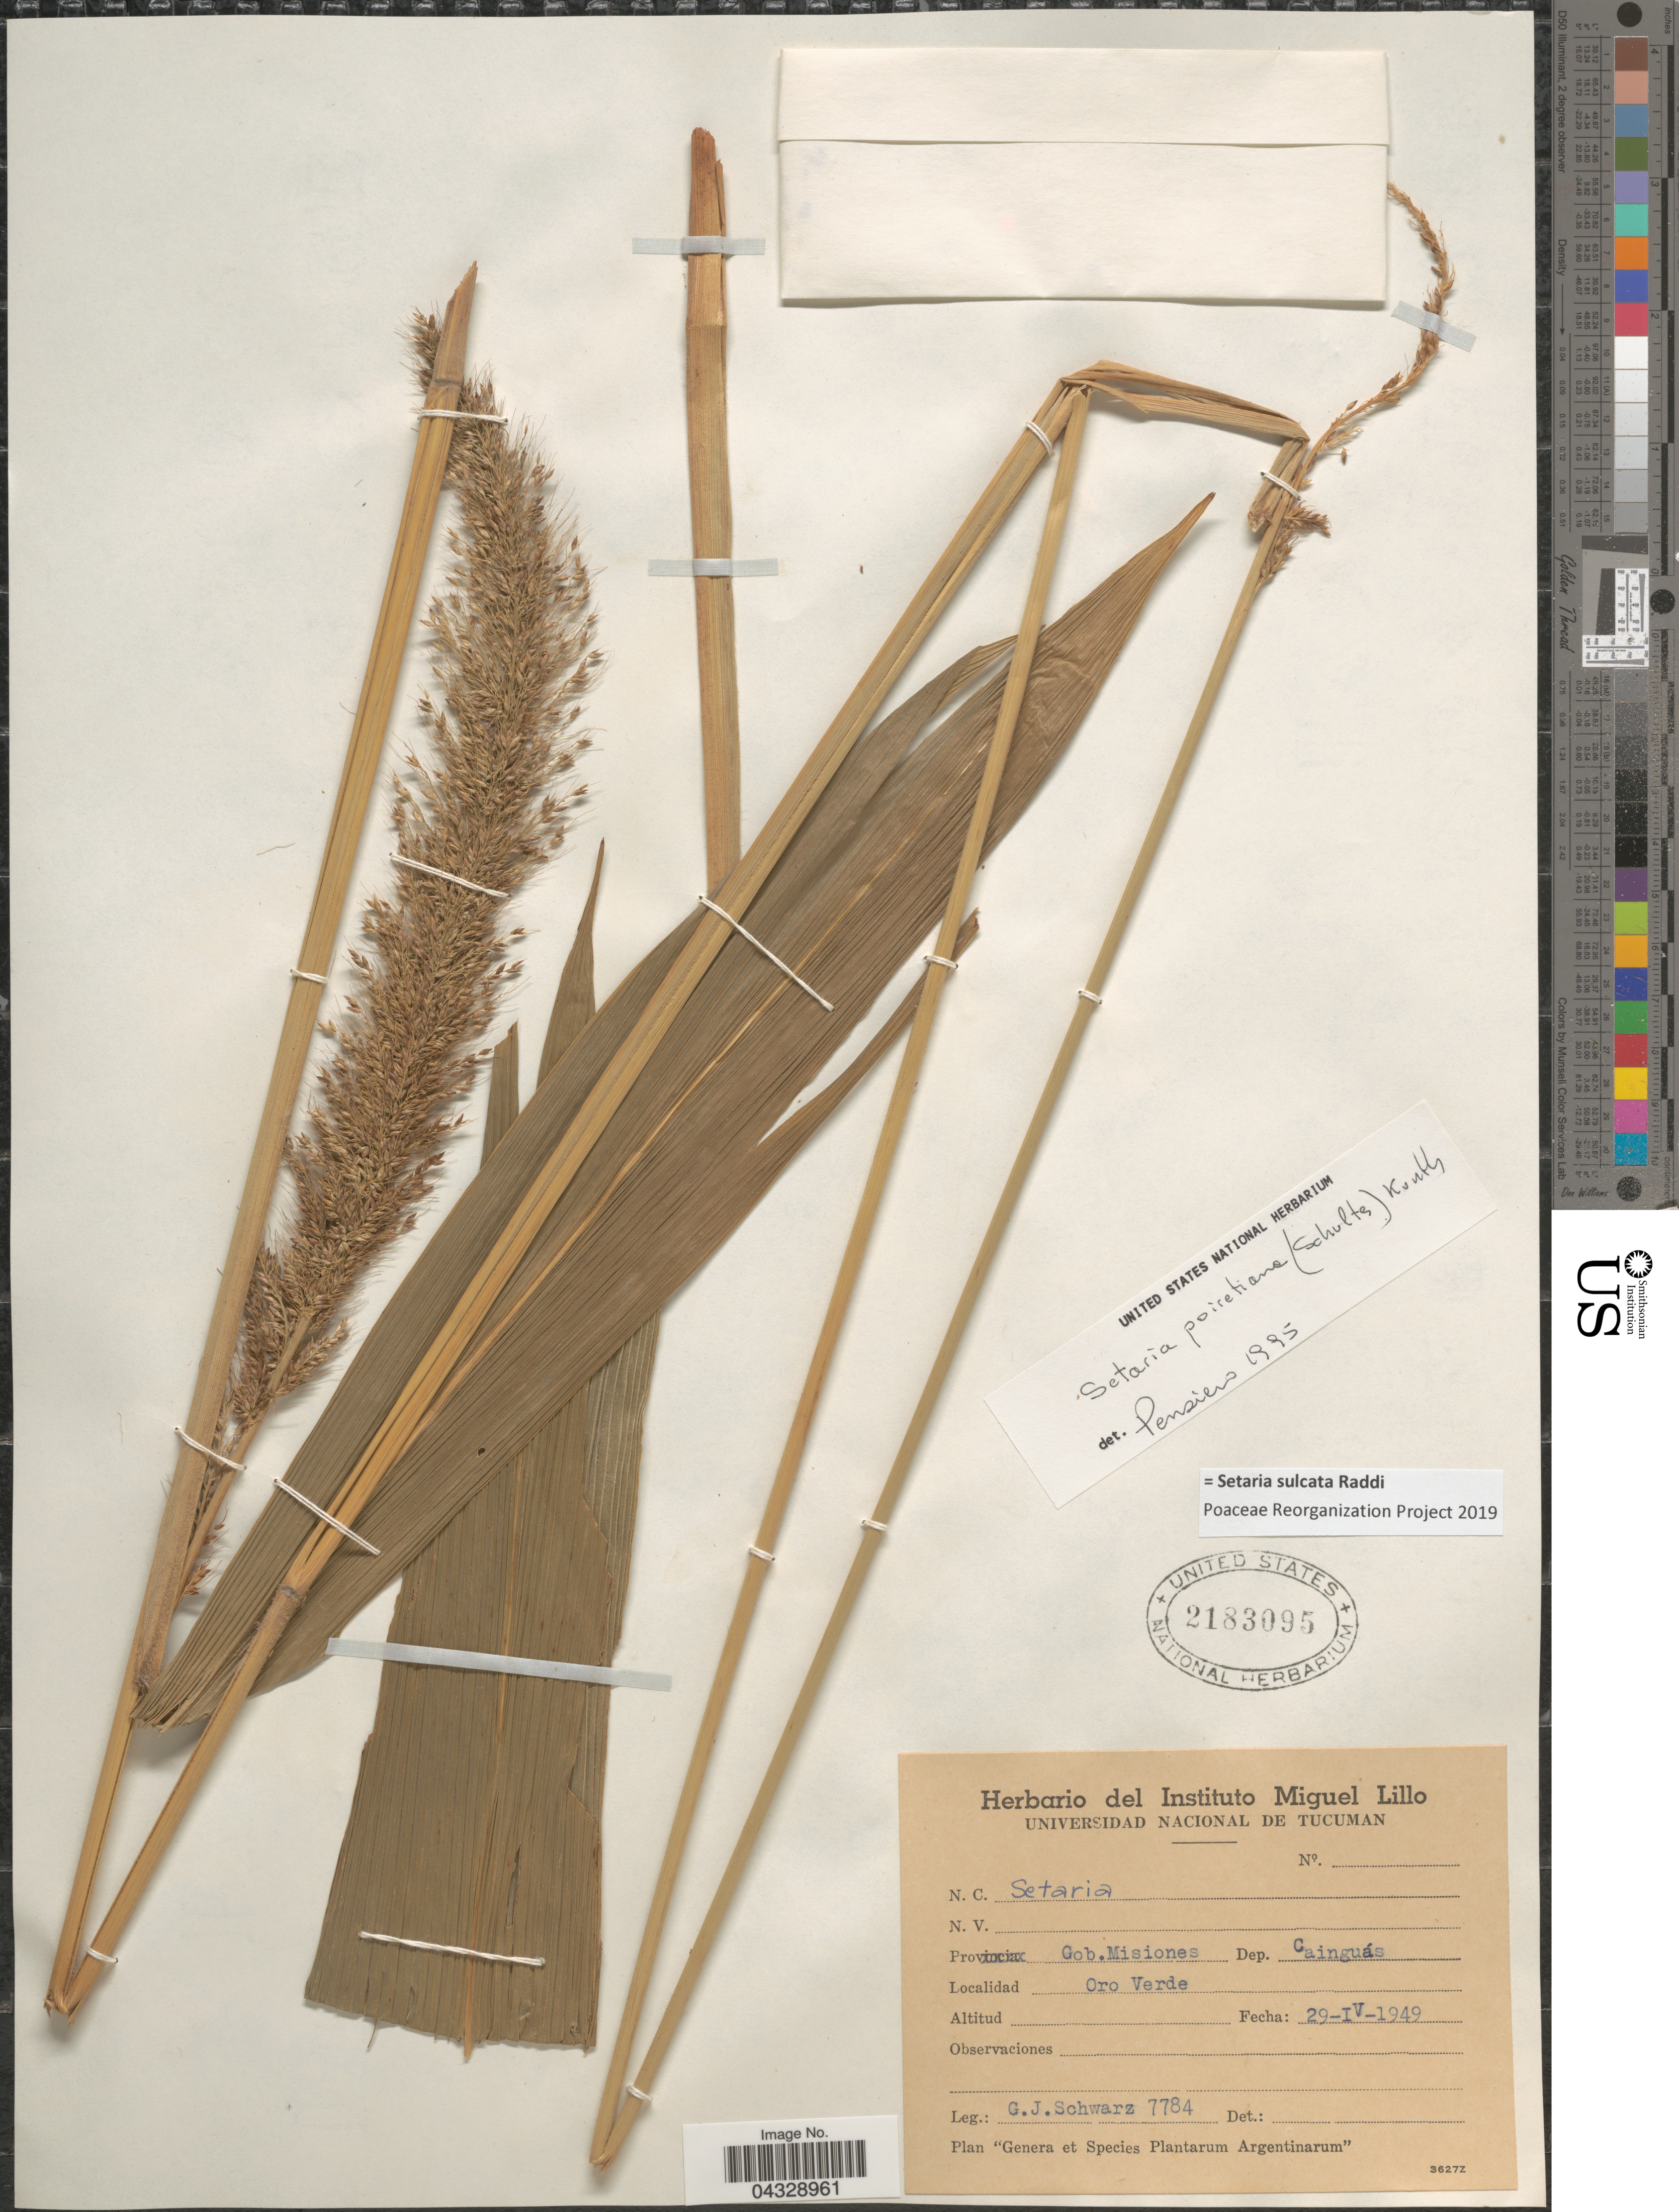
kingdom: Plantae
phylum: Tracheophyta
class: Liliopsida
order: Poales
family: Poaceae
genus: Setaria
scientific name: Setaria sulcata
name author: Raddi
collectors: G. J. Schwarz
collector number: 7784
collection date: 1949-04-29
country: Argentina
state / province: Misiones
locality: Gob. Misiones. Dep Cainguás. Oro Verde.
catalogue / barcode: US 2183095